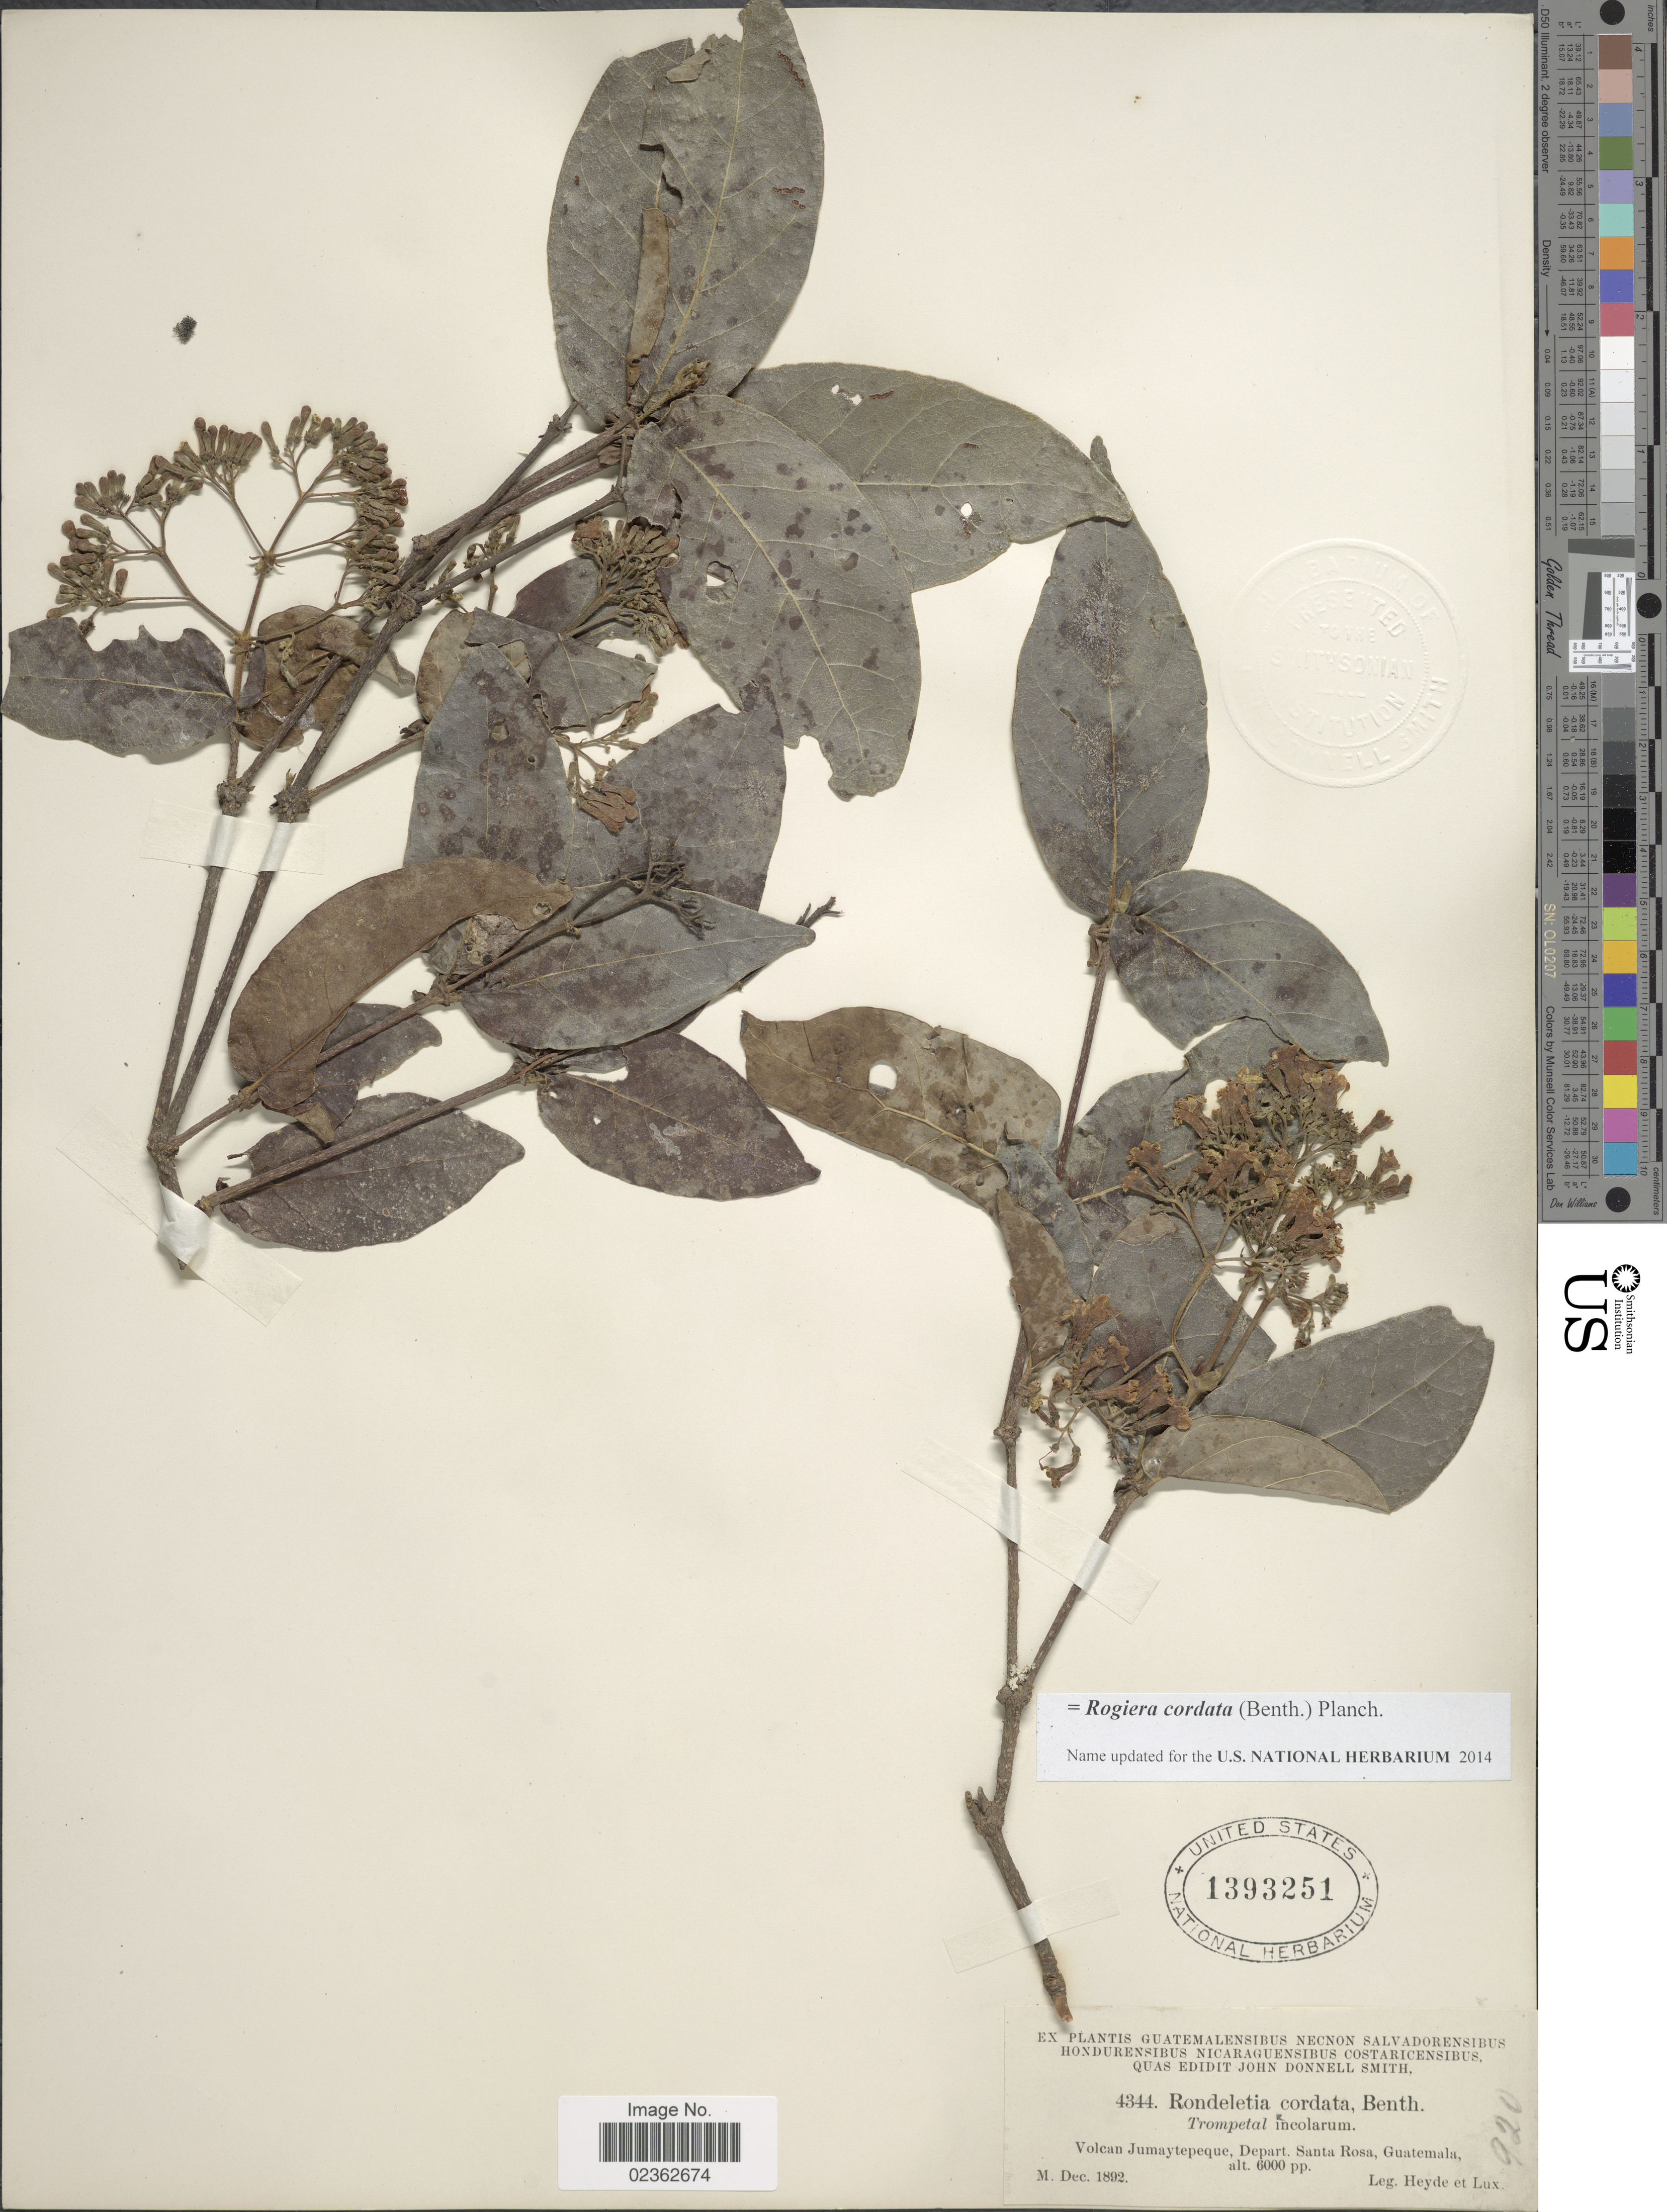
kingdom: Plantae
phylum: Tracheophyta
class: Magnoliopsida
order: Gentianales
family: Rubiaceae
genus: Rogiera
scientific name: Rogiera cordata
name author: (Benth.) Planch.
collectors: Heyde & Lux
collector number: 4344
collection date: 1892-12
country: Guatemala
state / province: Santa Rosa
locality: Volcan Jumaytepeque.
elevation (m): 1829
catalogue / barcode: US 1393251